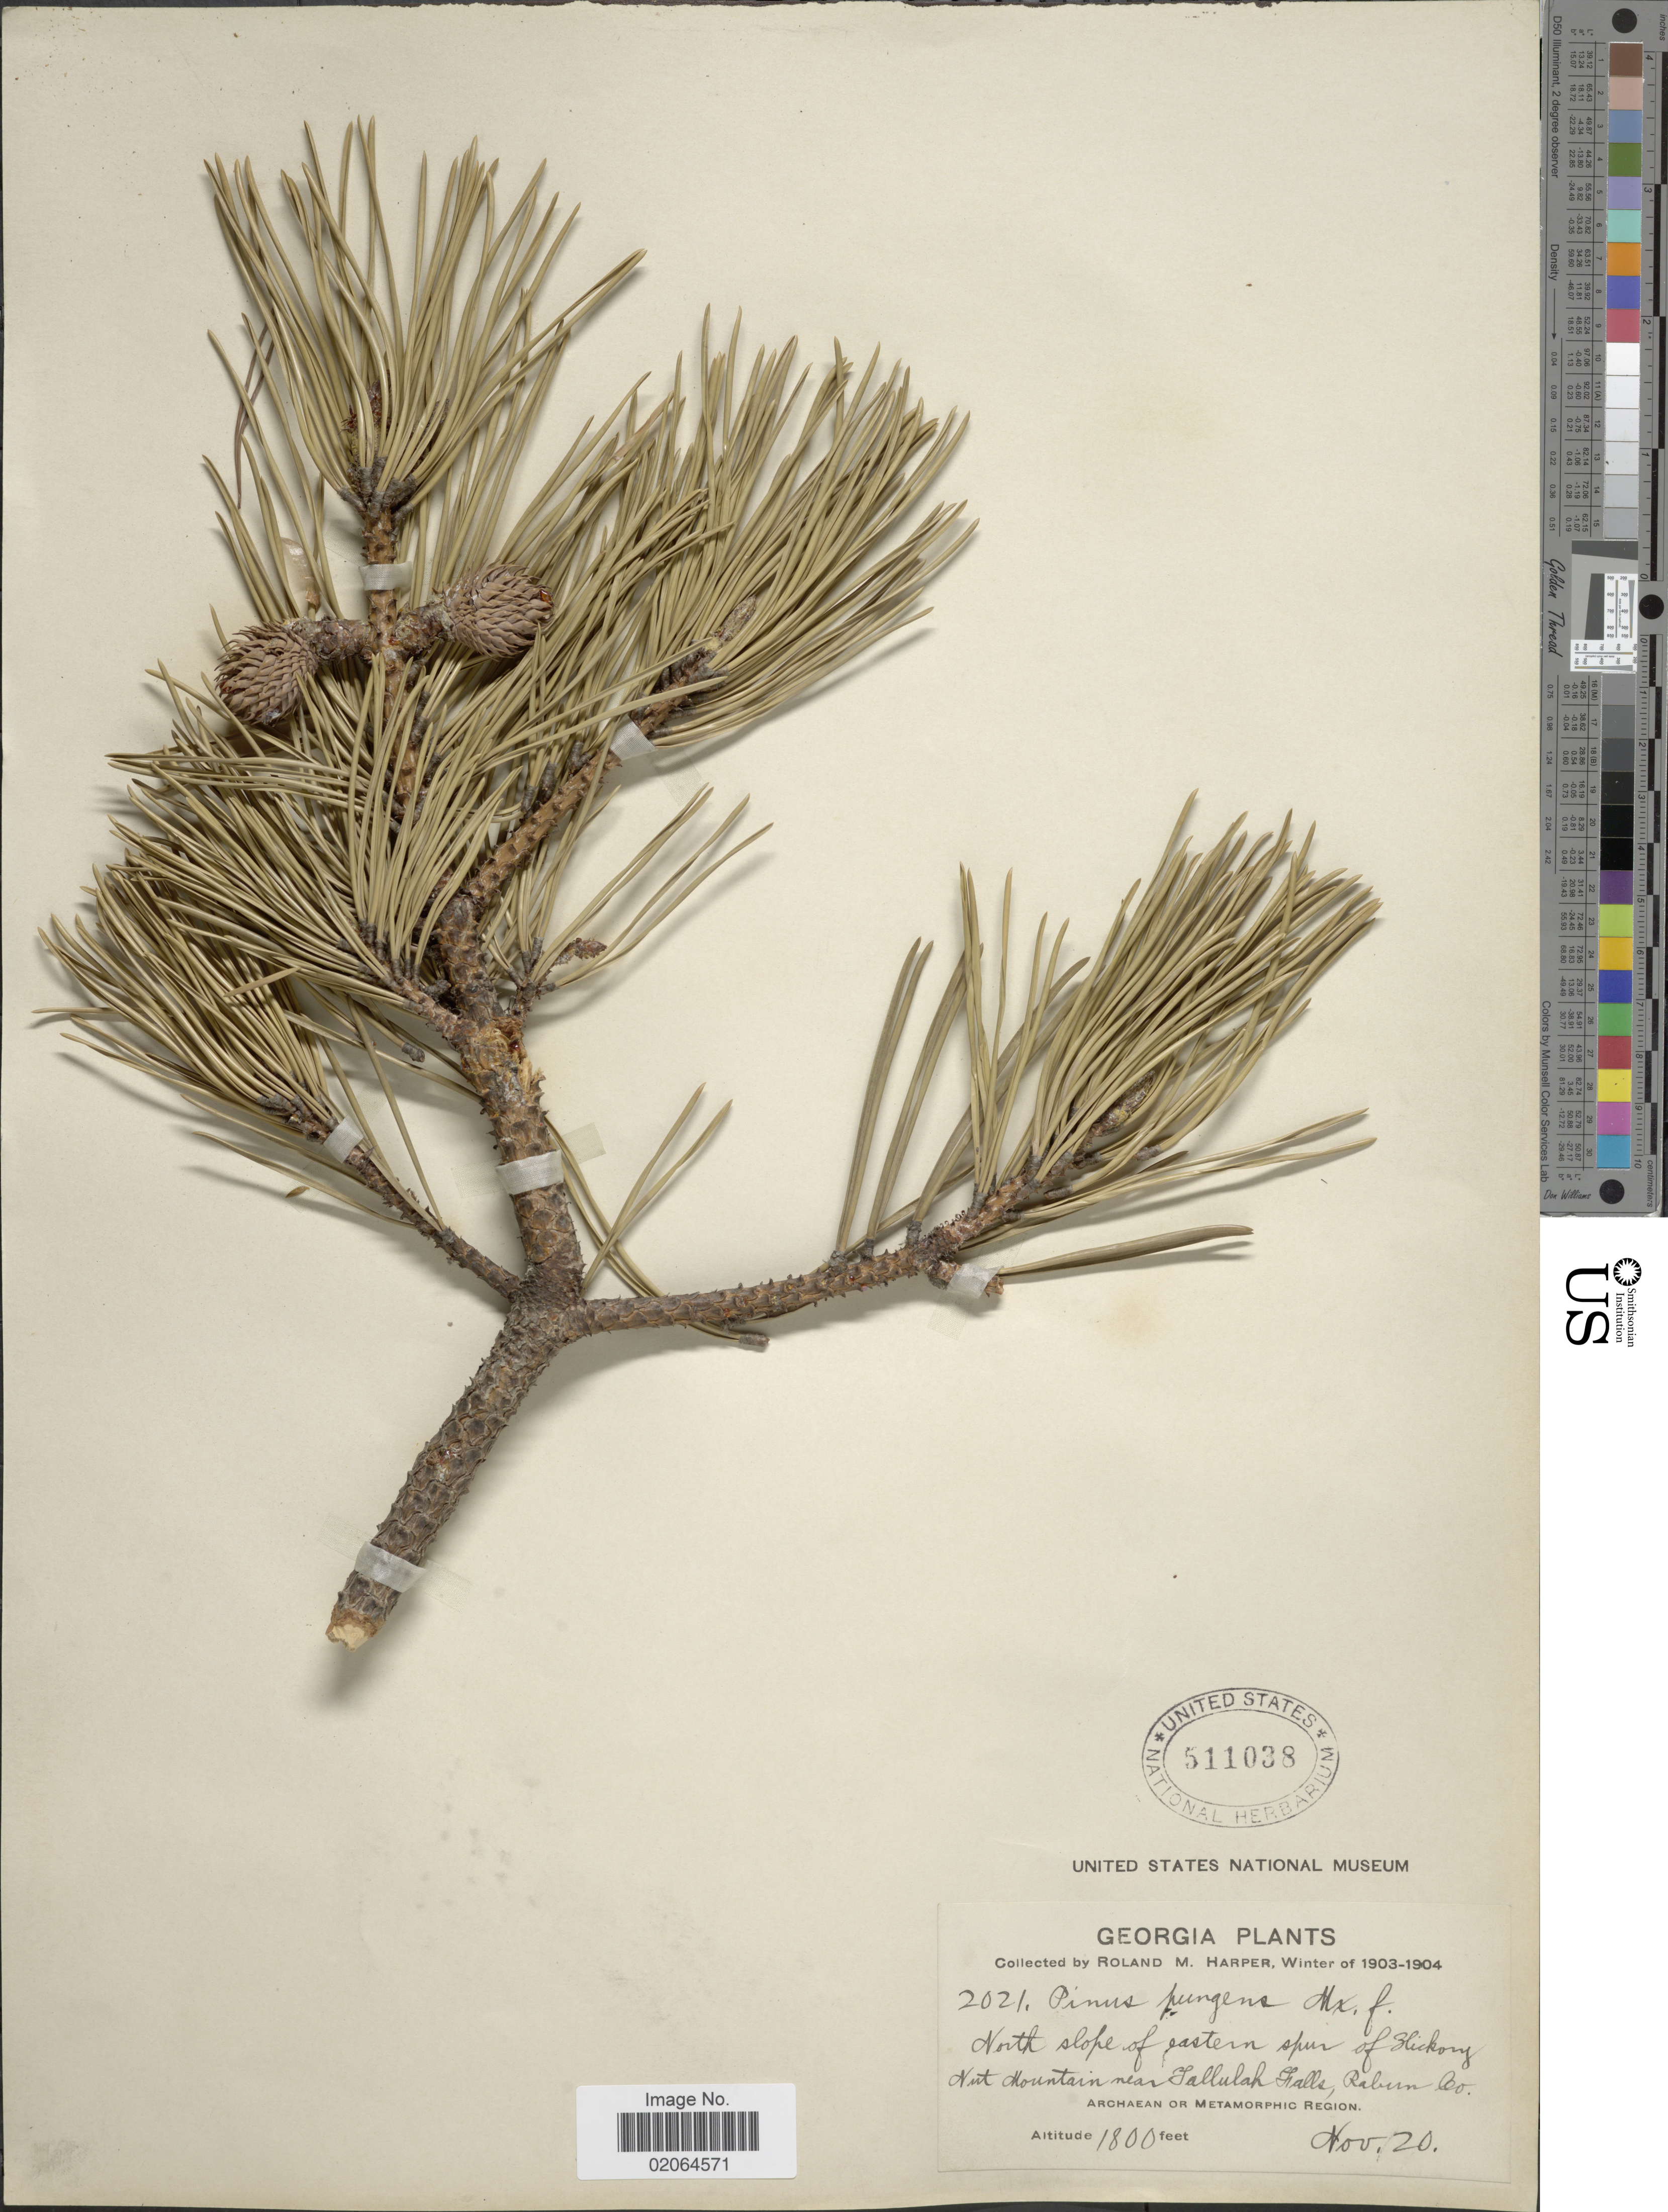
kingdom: Plantae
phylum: Tracheophyta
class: Pinopsida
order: Pinales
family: Pinaceae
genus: Pinus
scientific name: Pinus pungens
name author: Lamb.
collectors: R. M. Harper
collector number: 2021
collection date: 1903-11-20/1904-11-20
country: United States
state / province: Georgia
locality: North slope of eastern spur of Slickony. Archaean or Metamorphic Region. Nut Mountain near Tallulah falls, Rabun Co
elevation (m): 549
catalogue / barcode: US 511038